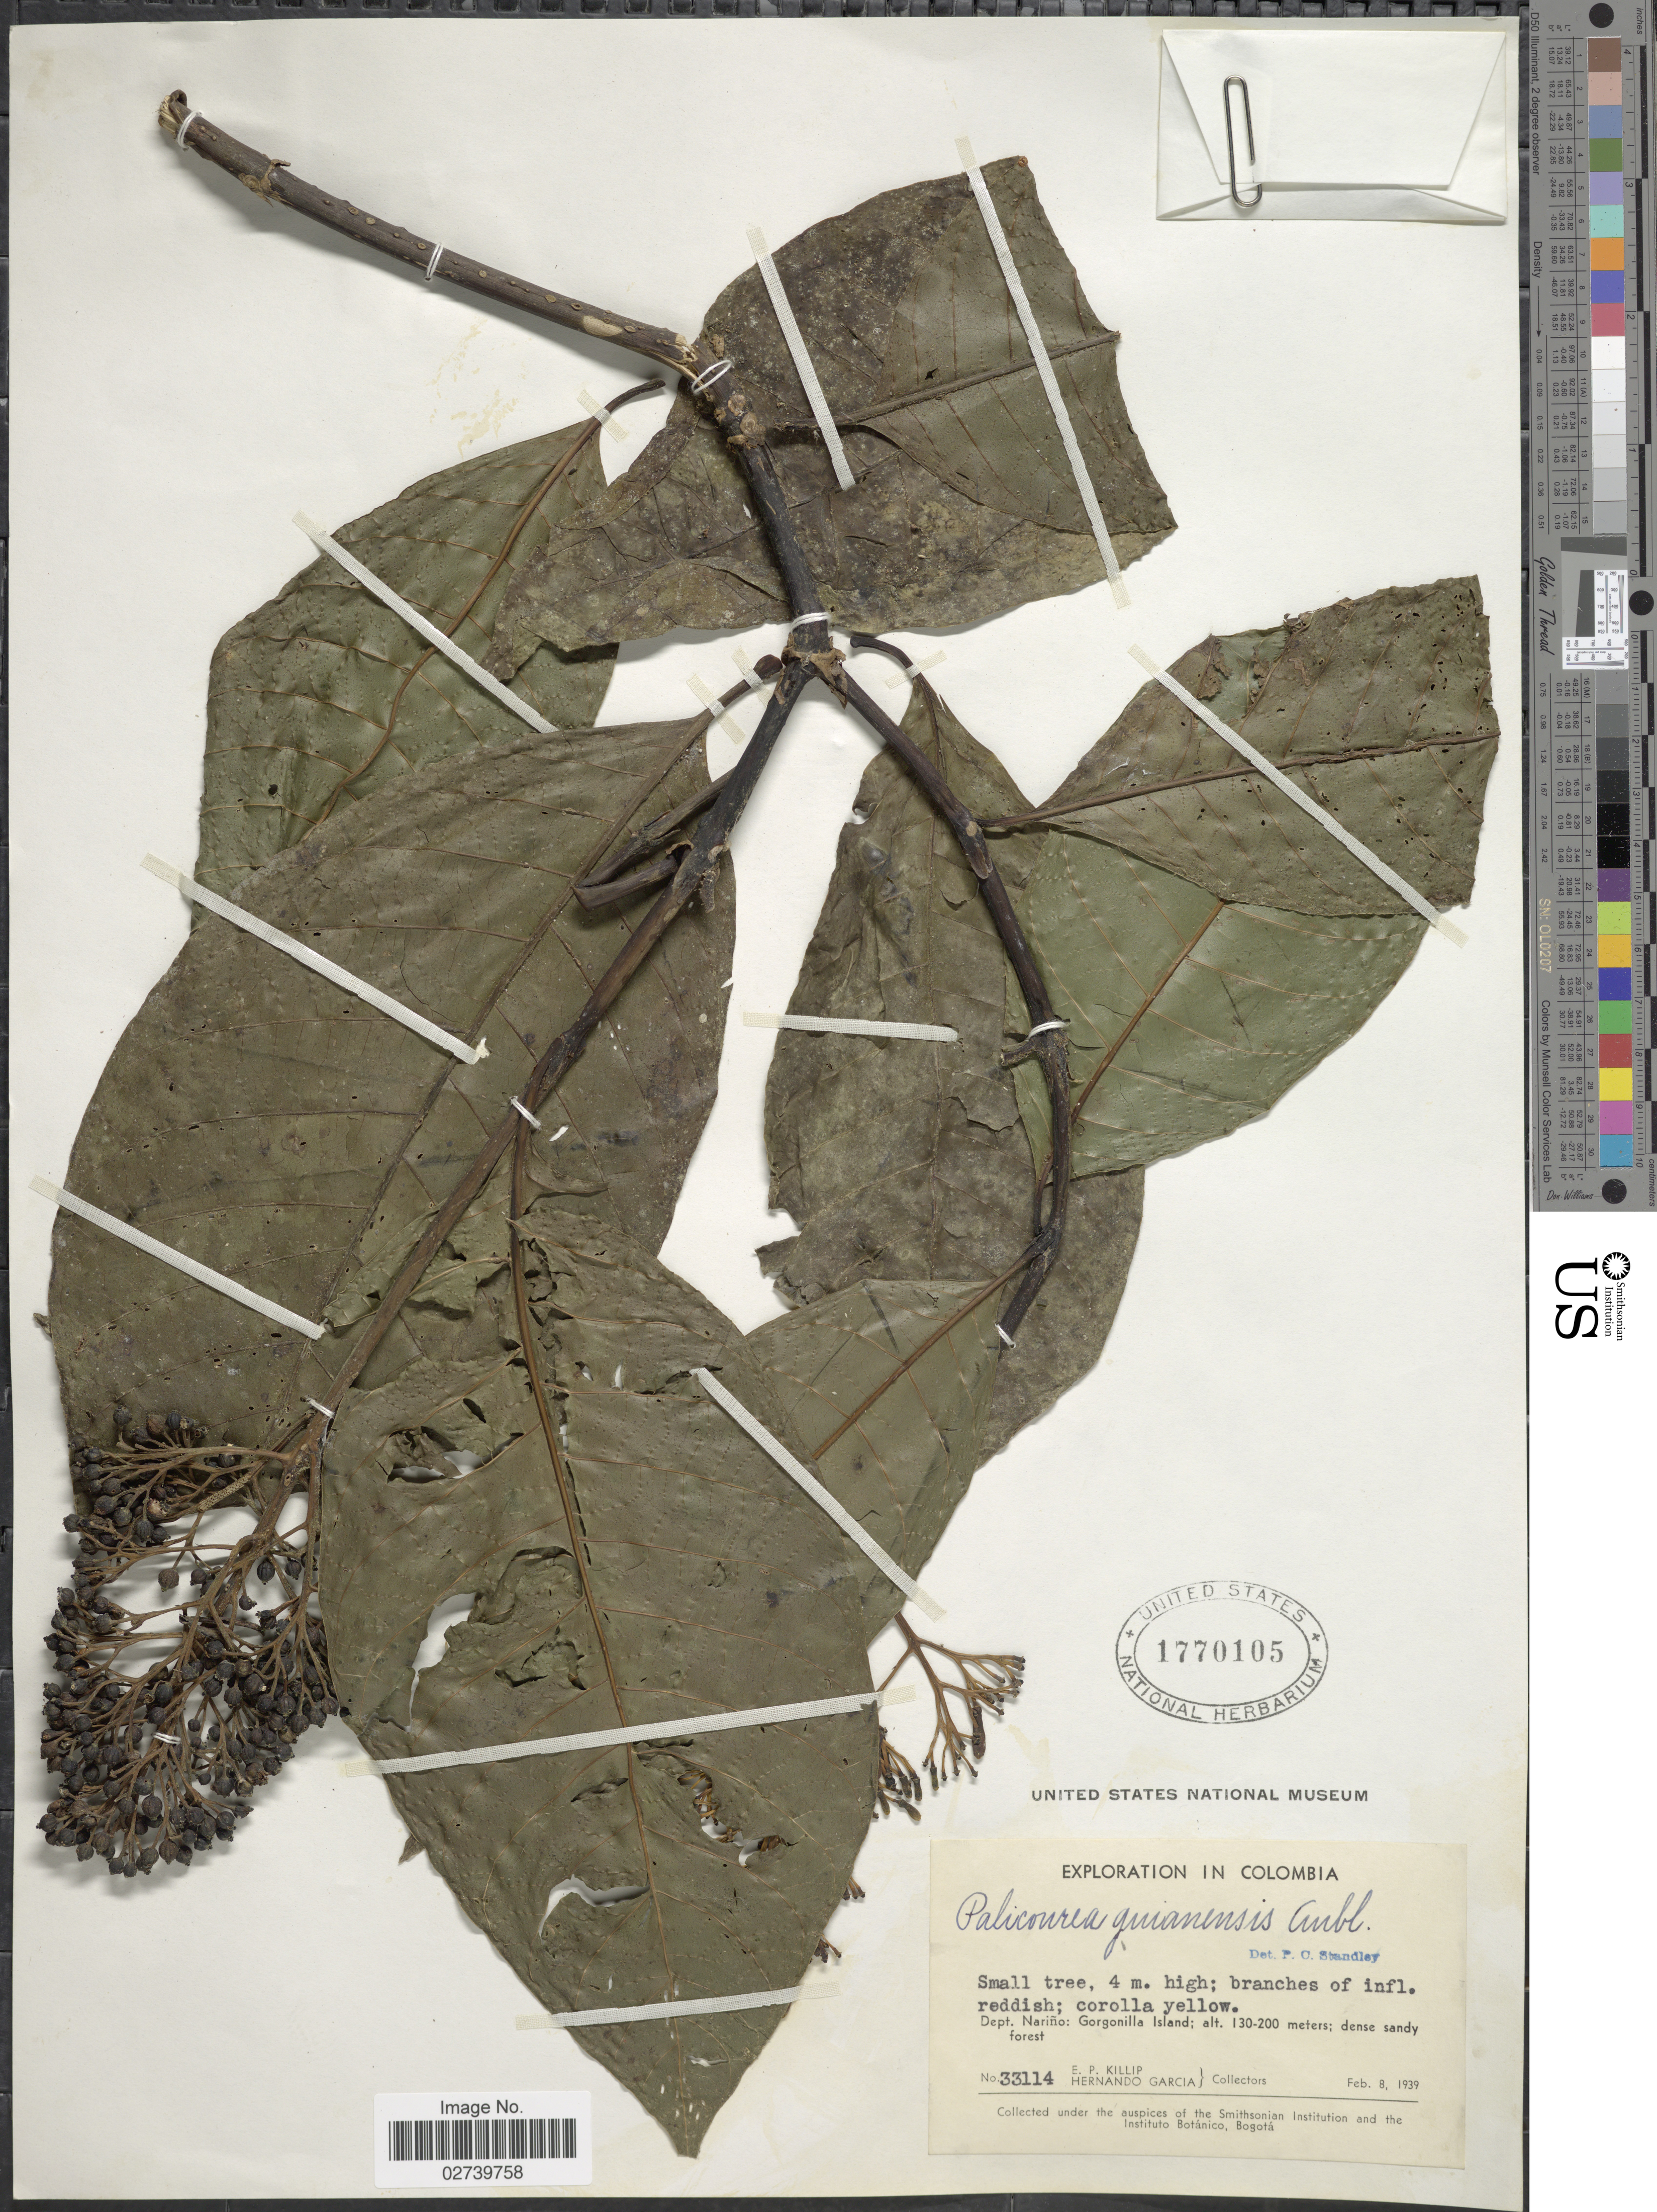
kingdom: Plantae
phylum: Tracheophyta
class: Magnoliopsida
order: Gentianales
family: Rubiaceae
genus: Palicourea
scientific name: Palicourea guianensis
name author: Aubl.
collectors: E. P. Killip & H. Garcia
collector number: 33114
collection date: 1939-02-08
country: Colombia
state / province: Nariño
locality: Gorgonilla Island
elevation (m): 130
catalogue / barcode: US 1770105